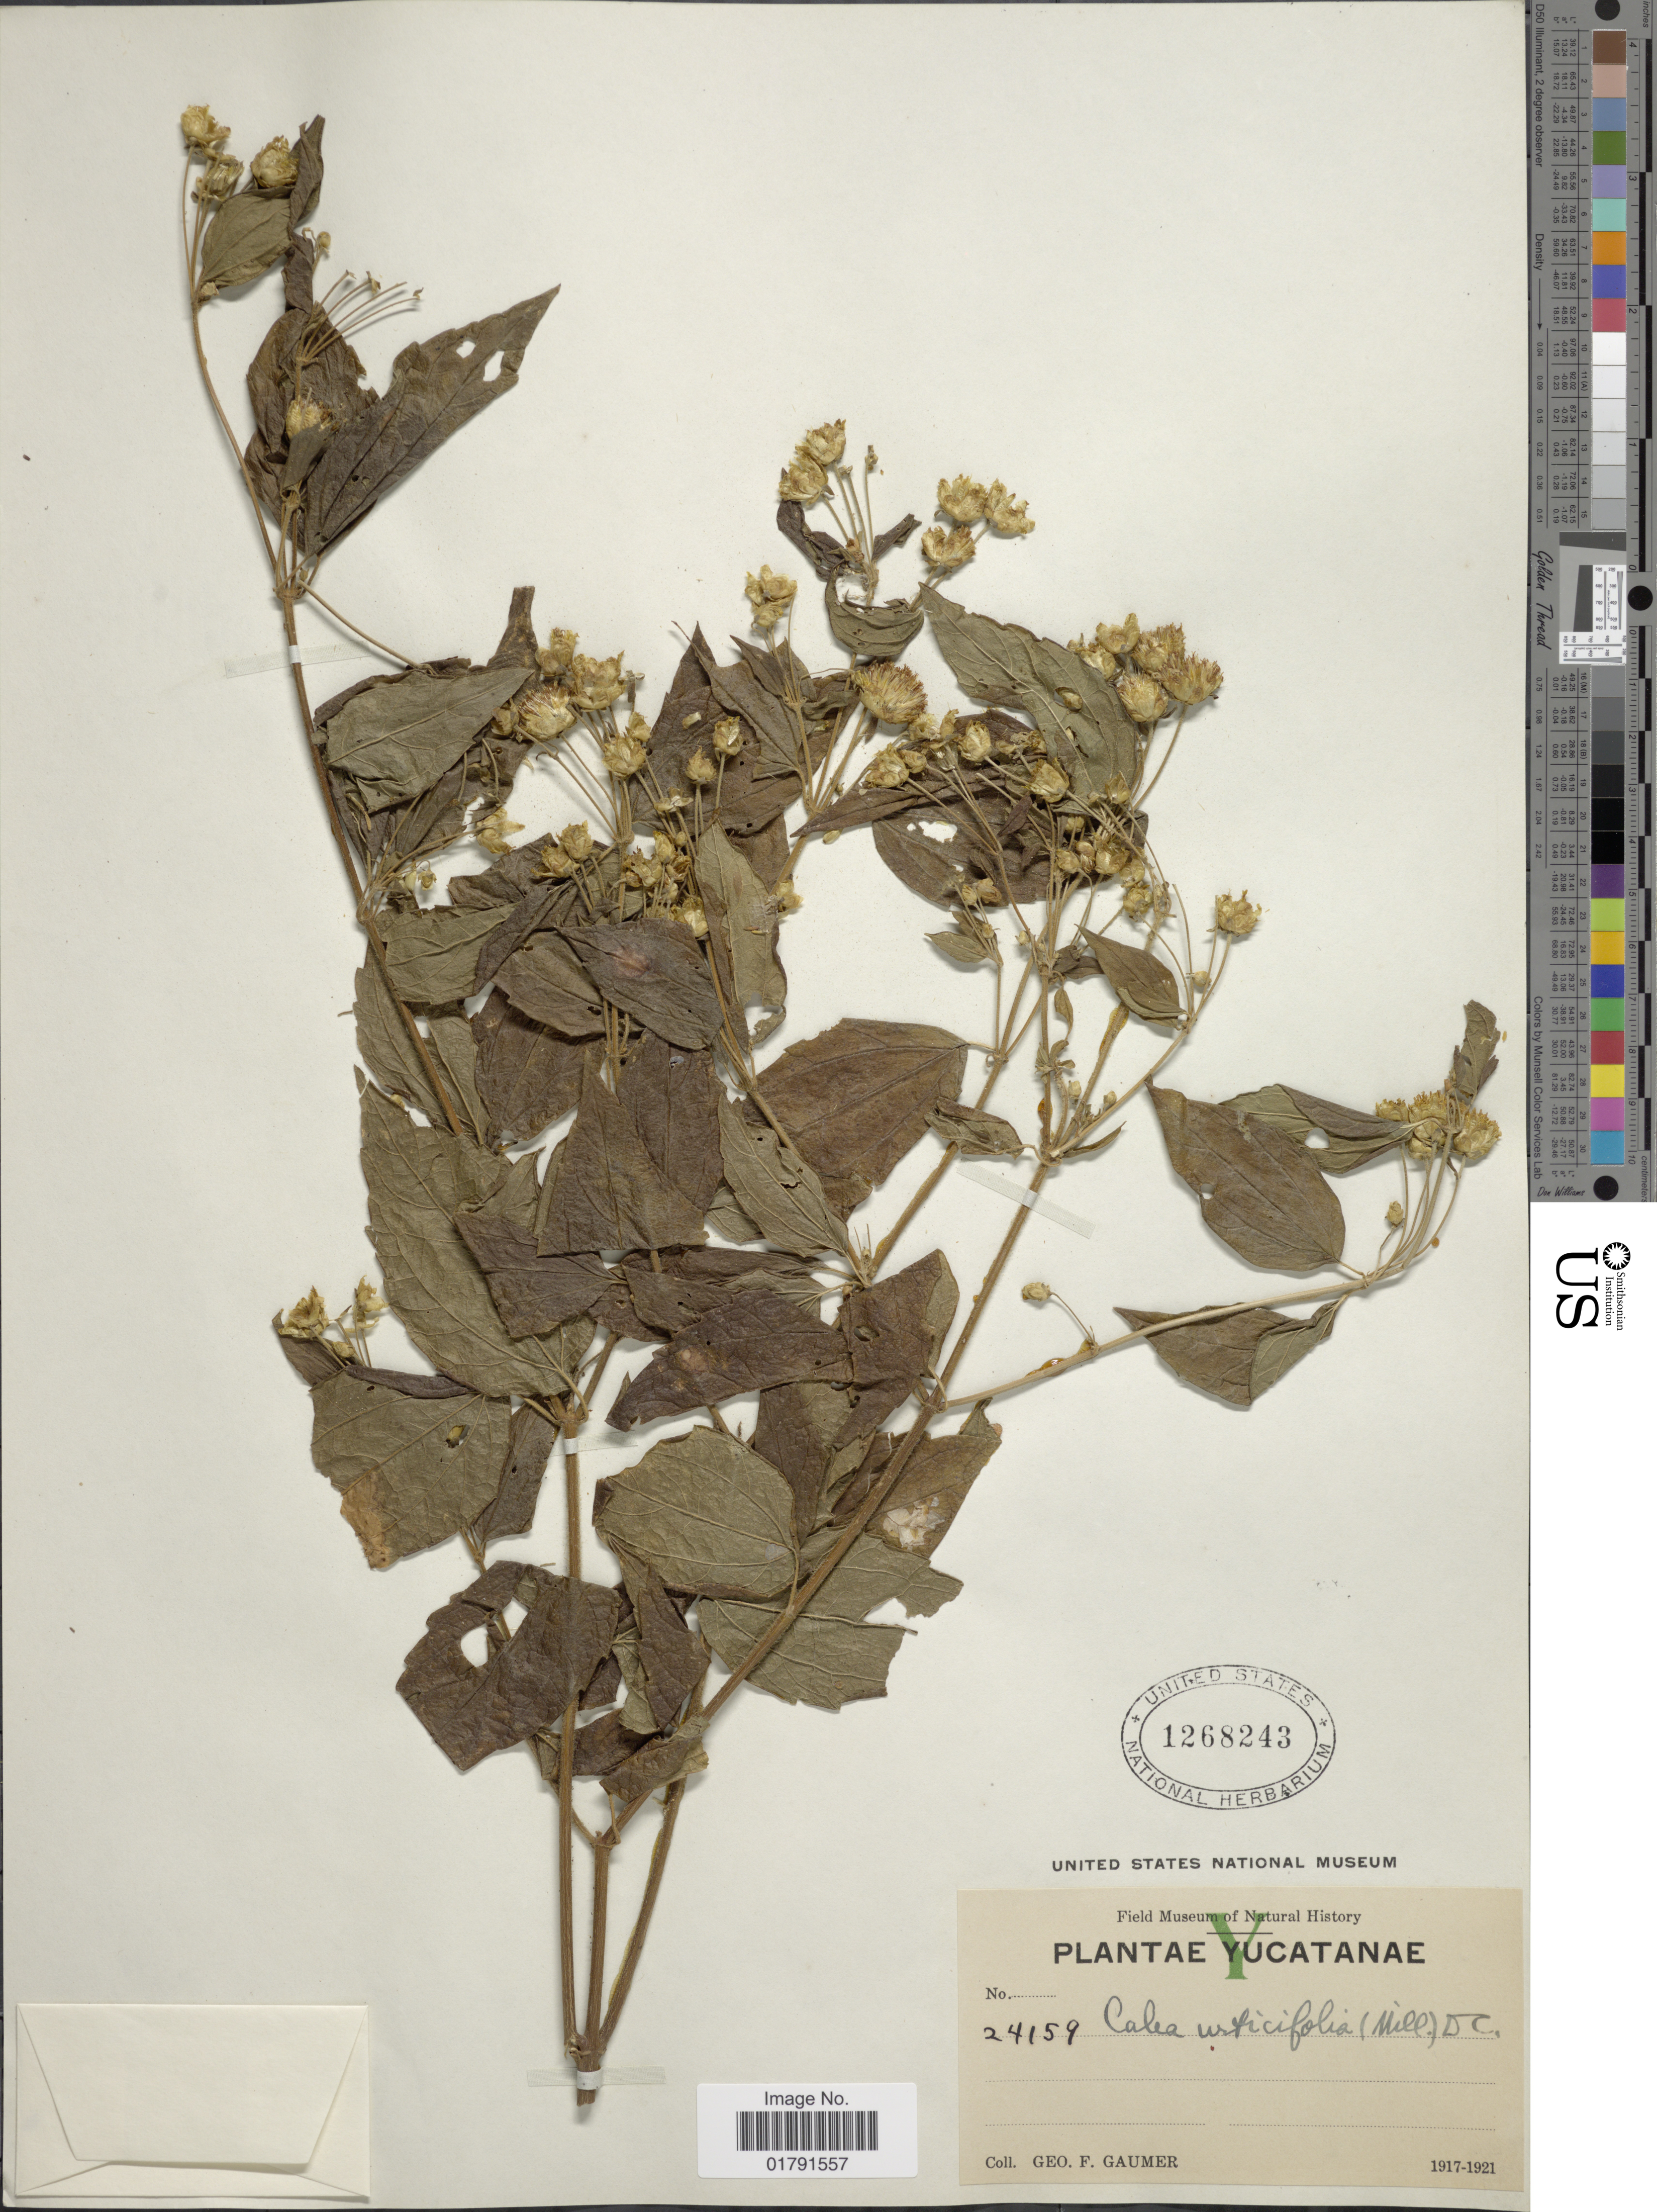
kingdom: Plantae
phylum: Tracheophyta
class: Magnoliopsida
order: Asterales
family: Asteraceae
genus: Calea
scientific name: Calea urticifolia var. urticifolia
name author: (Mill.) DC.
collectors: G. F. Gaumer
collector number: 24159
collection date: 1917/1921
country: Mexico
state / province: Yucatán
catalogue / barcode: US 1268243